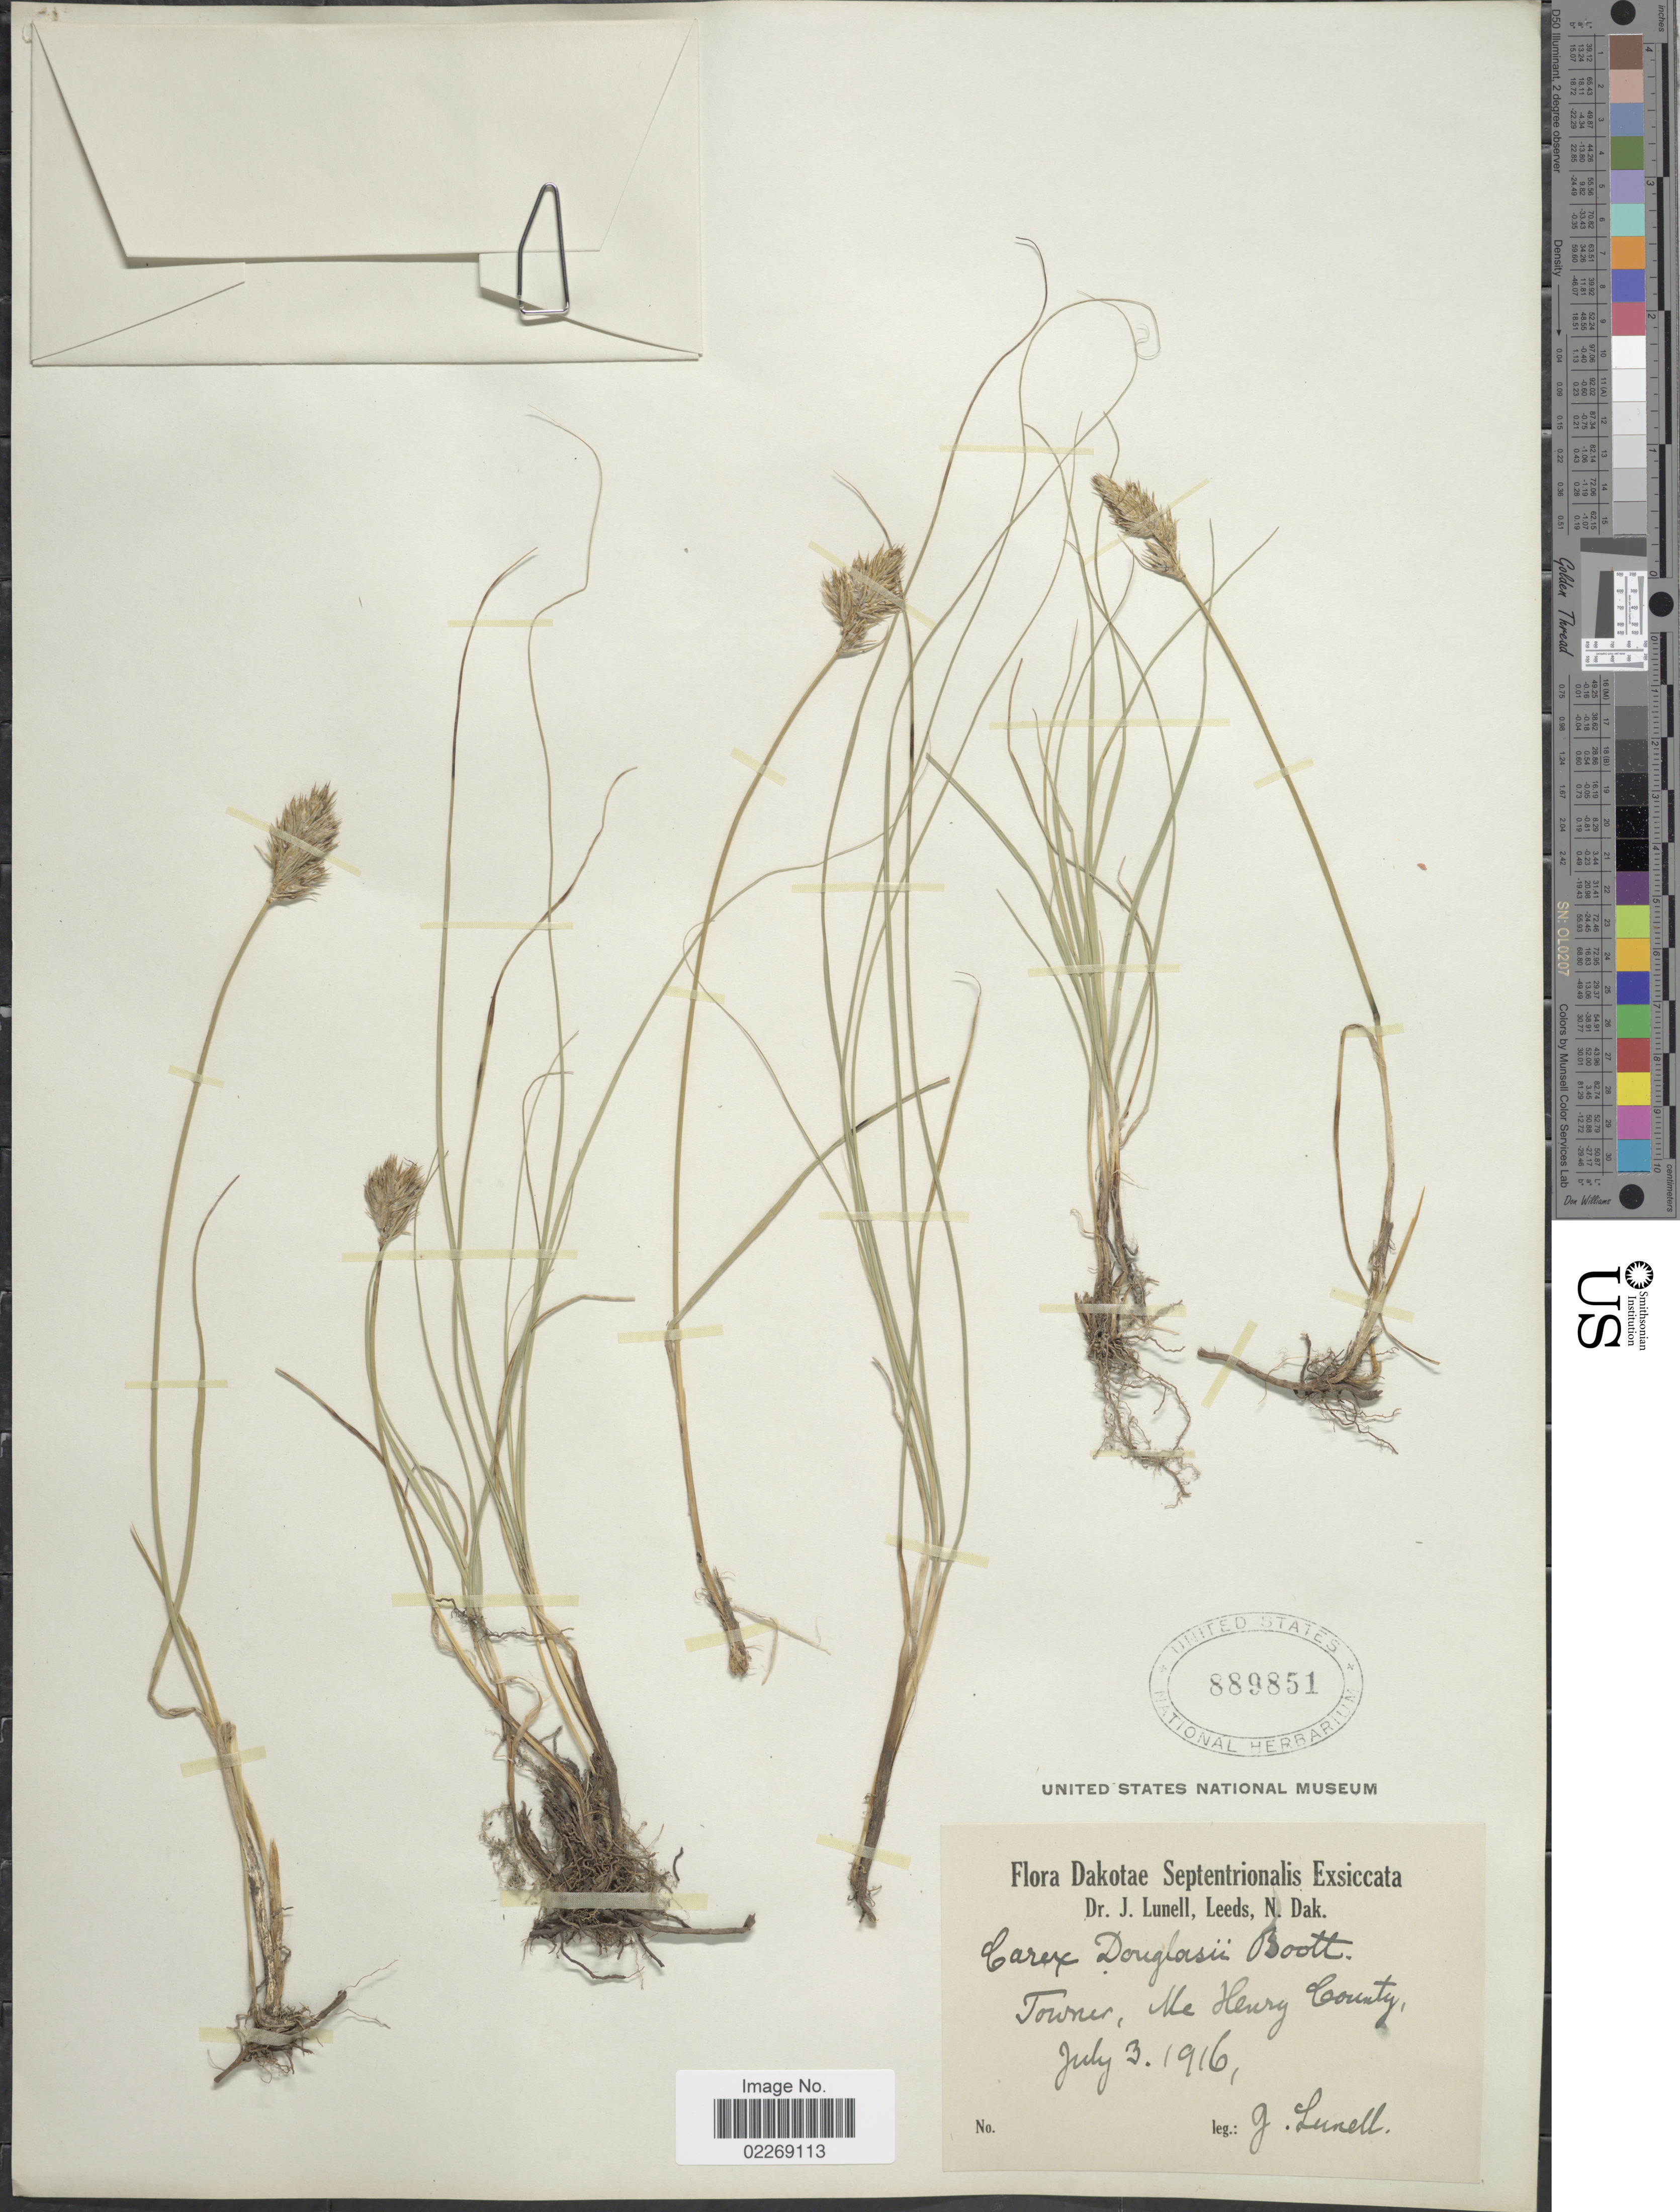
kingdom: Plantae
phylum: Tracheophyta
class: Liliopsida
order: Poales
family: Cyperaceae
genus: Carex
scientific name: Carex douglasii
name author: Boott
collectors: J. Lunell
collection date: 1916-07-03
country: United States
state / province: North Dakota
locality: Towner, Mc Henry County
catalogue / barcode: US 889851